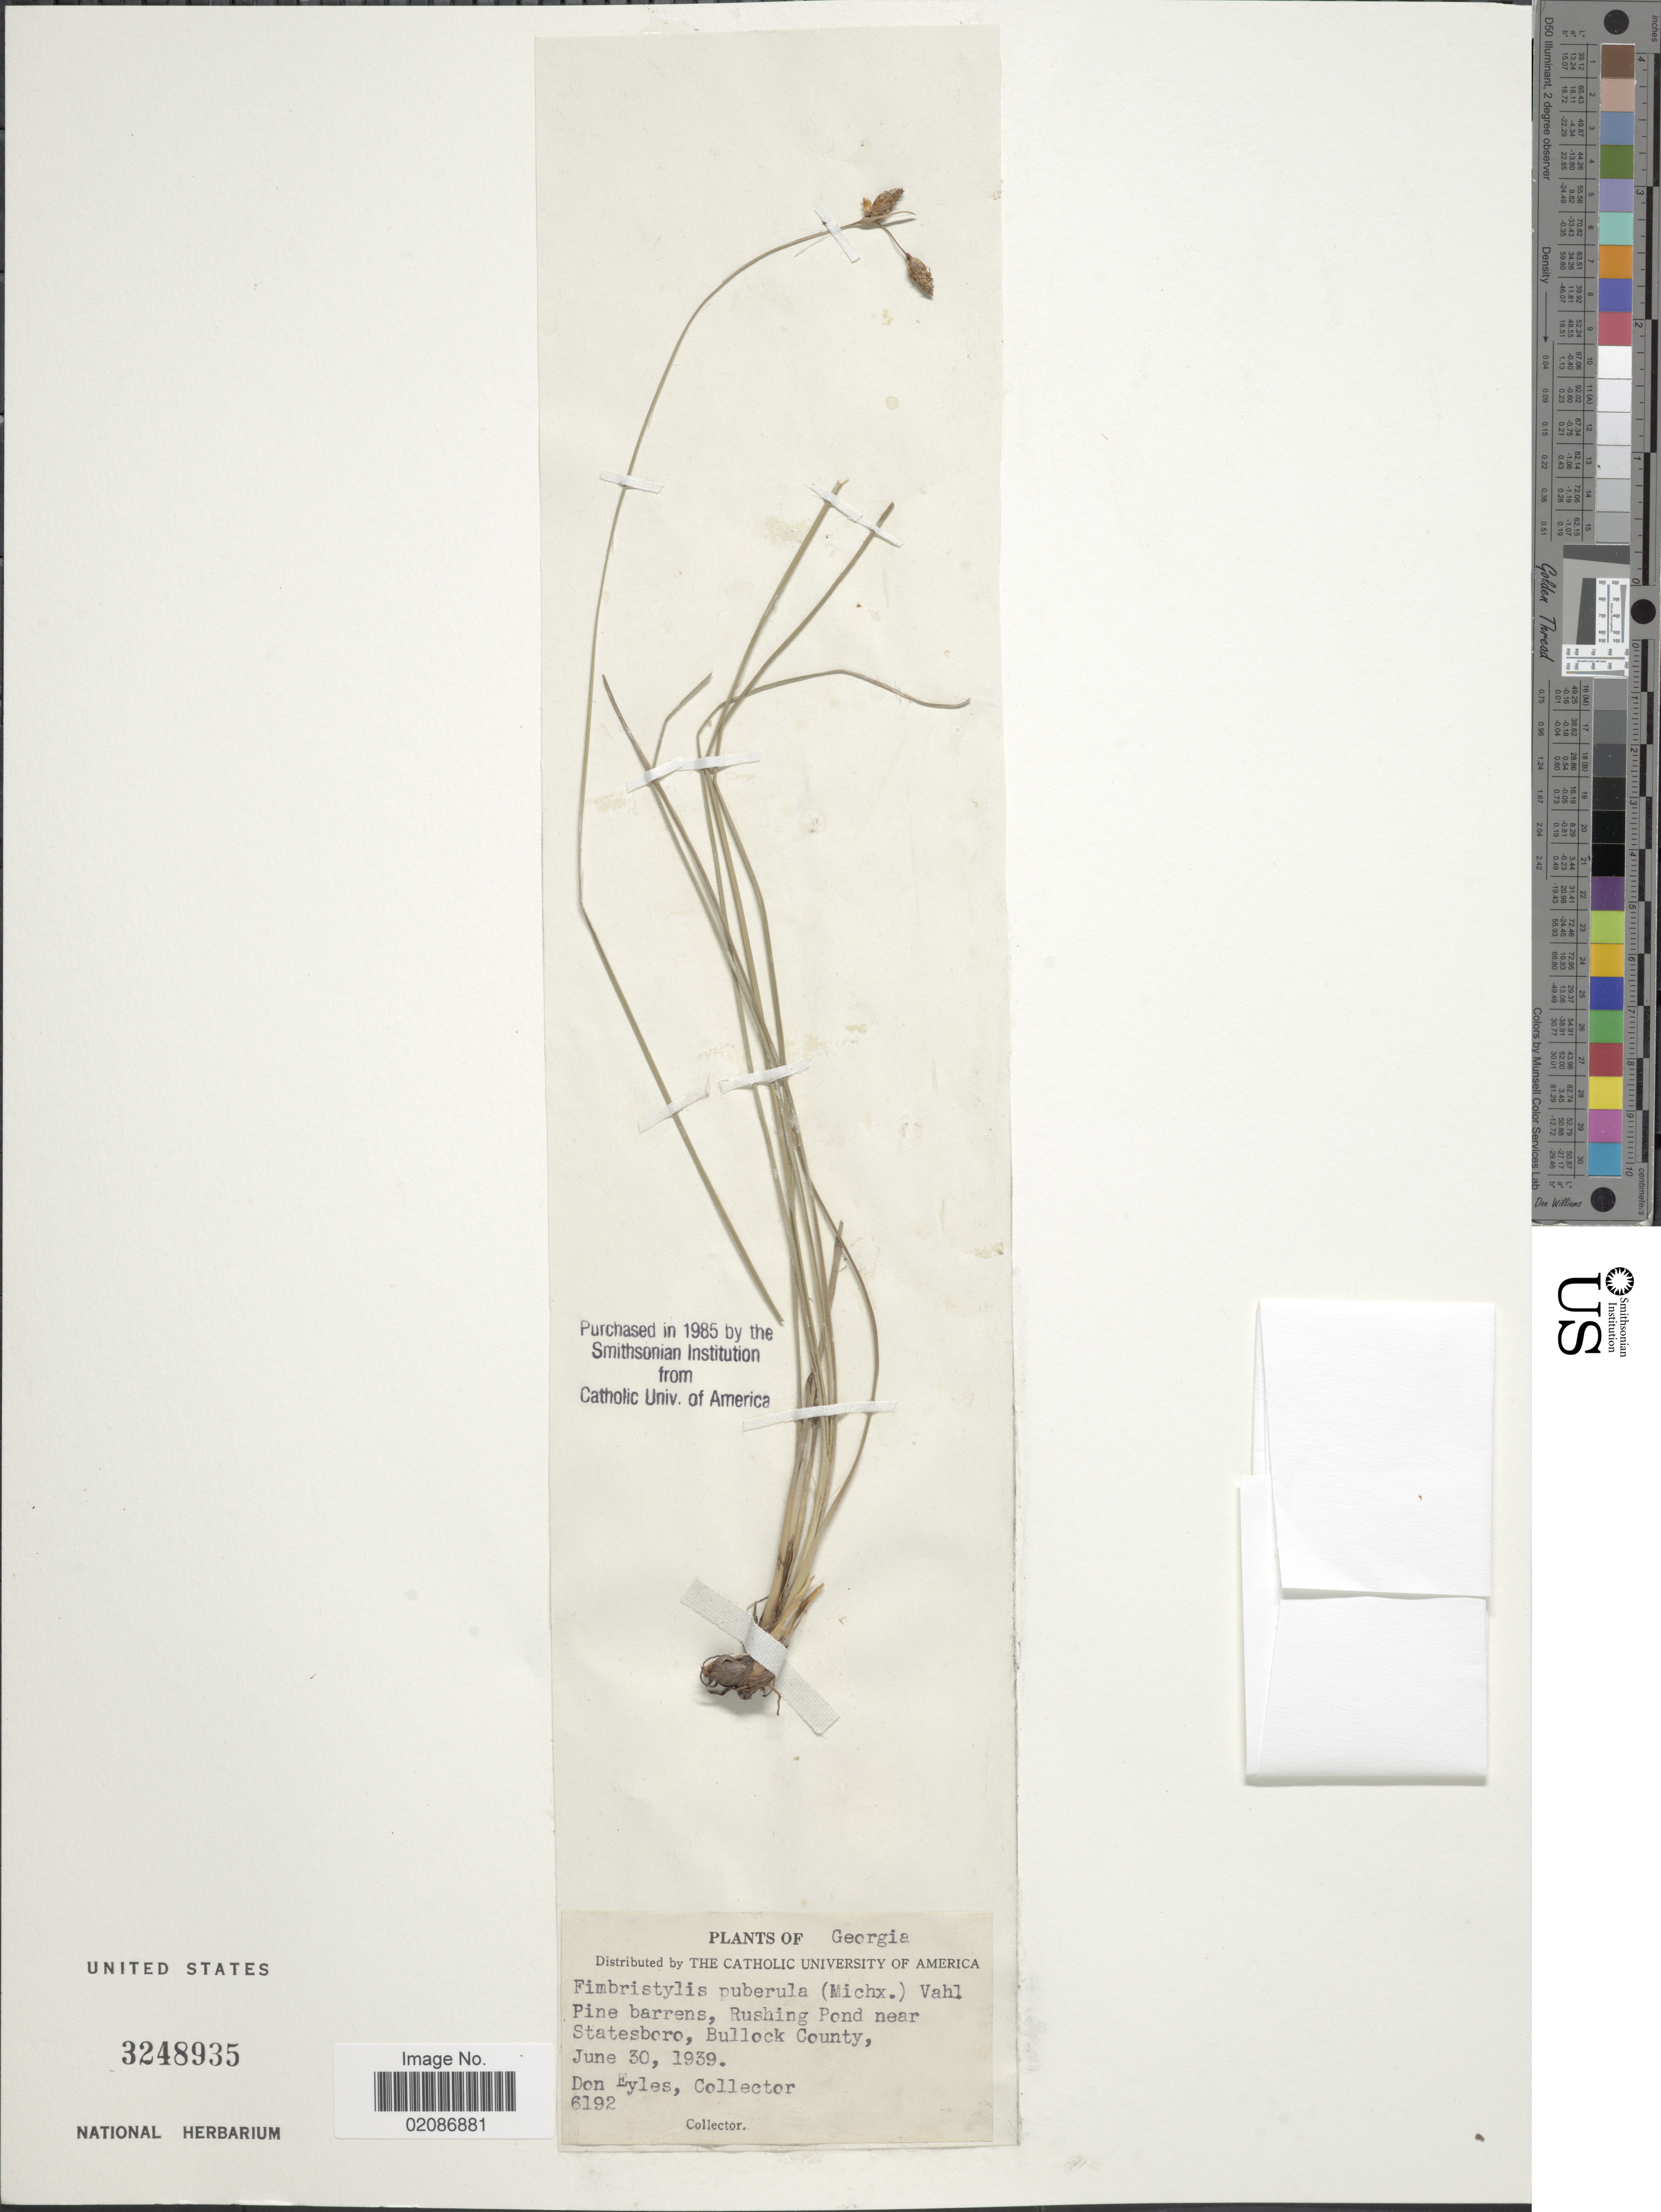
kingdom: Plantae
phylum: Tracheophyta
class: Liliopsida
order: Poales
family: Cyperaceae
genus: Fimbristylis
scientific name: Fimbristylis puberula var. puberula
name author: (Michx.) Vahl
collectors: D. Eyles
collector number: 6192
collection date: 1939-06-30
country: United States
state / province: Georgia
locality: Rushing Pond near Statesborro, Bullock County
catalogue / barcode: US 3248935